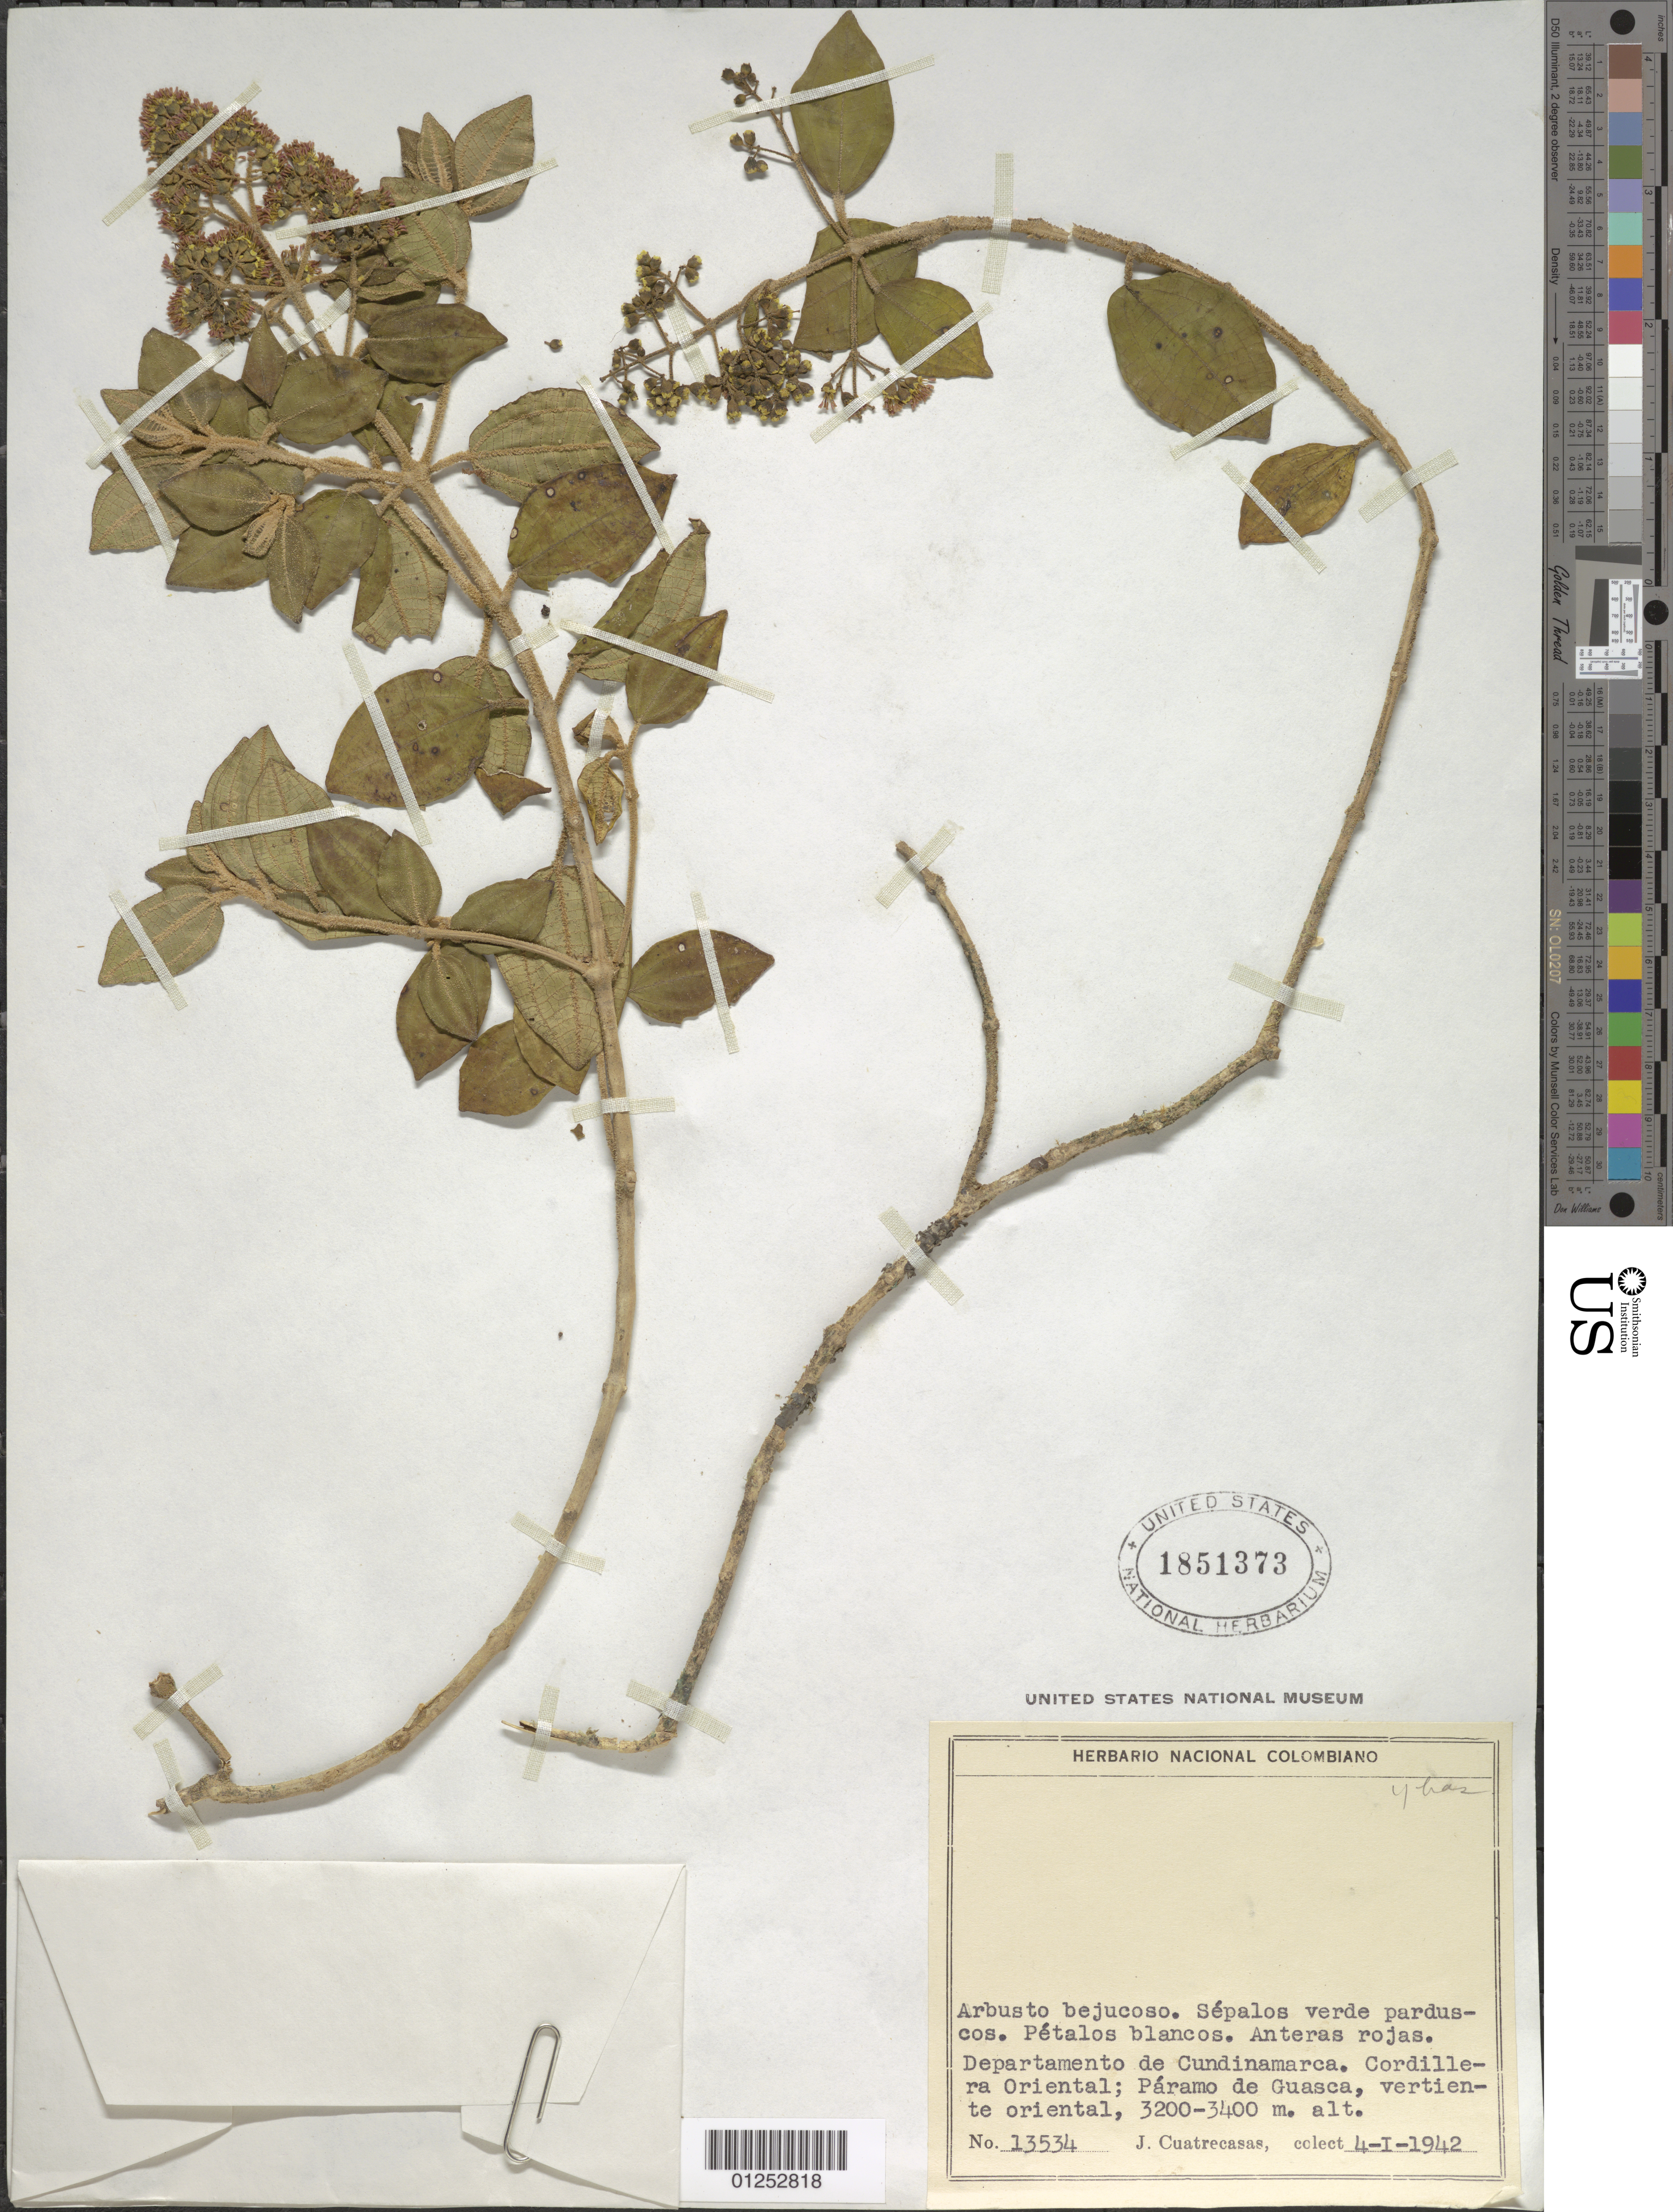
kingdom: Plantae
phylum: Tracheophyta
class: Magnoliopsida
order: Myrtales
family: Melastomataceae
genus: Miconia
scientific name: Miconia mahechae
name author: Humberto Mend.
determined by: Murillo, J. S.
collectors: J. Cuatrecasas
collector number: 13534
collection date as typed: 04 Jan 1942 or 01 Apr 1942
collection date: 1942-01-04 or 1942-04-01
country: Colombia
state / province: Cundinamarca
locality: Cordillera Oriental; Páramo de Guasca, vertiente oriental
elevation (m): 3200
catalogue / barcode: US 1851373